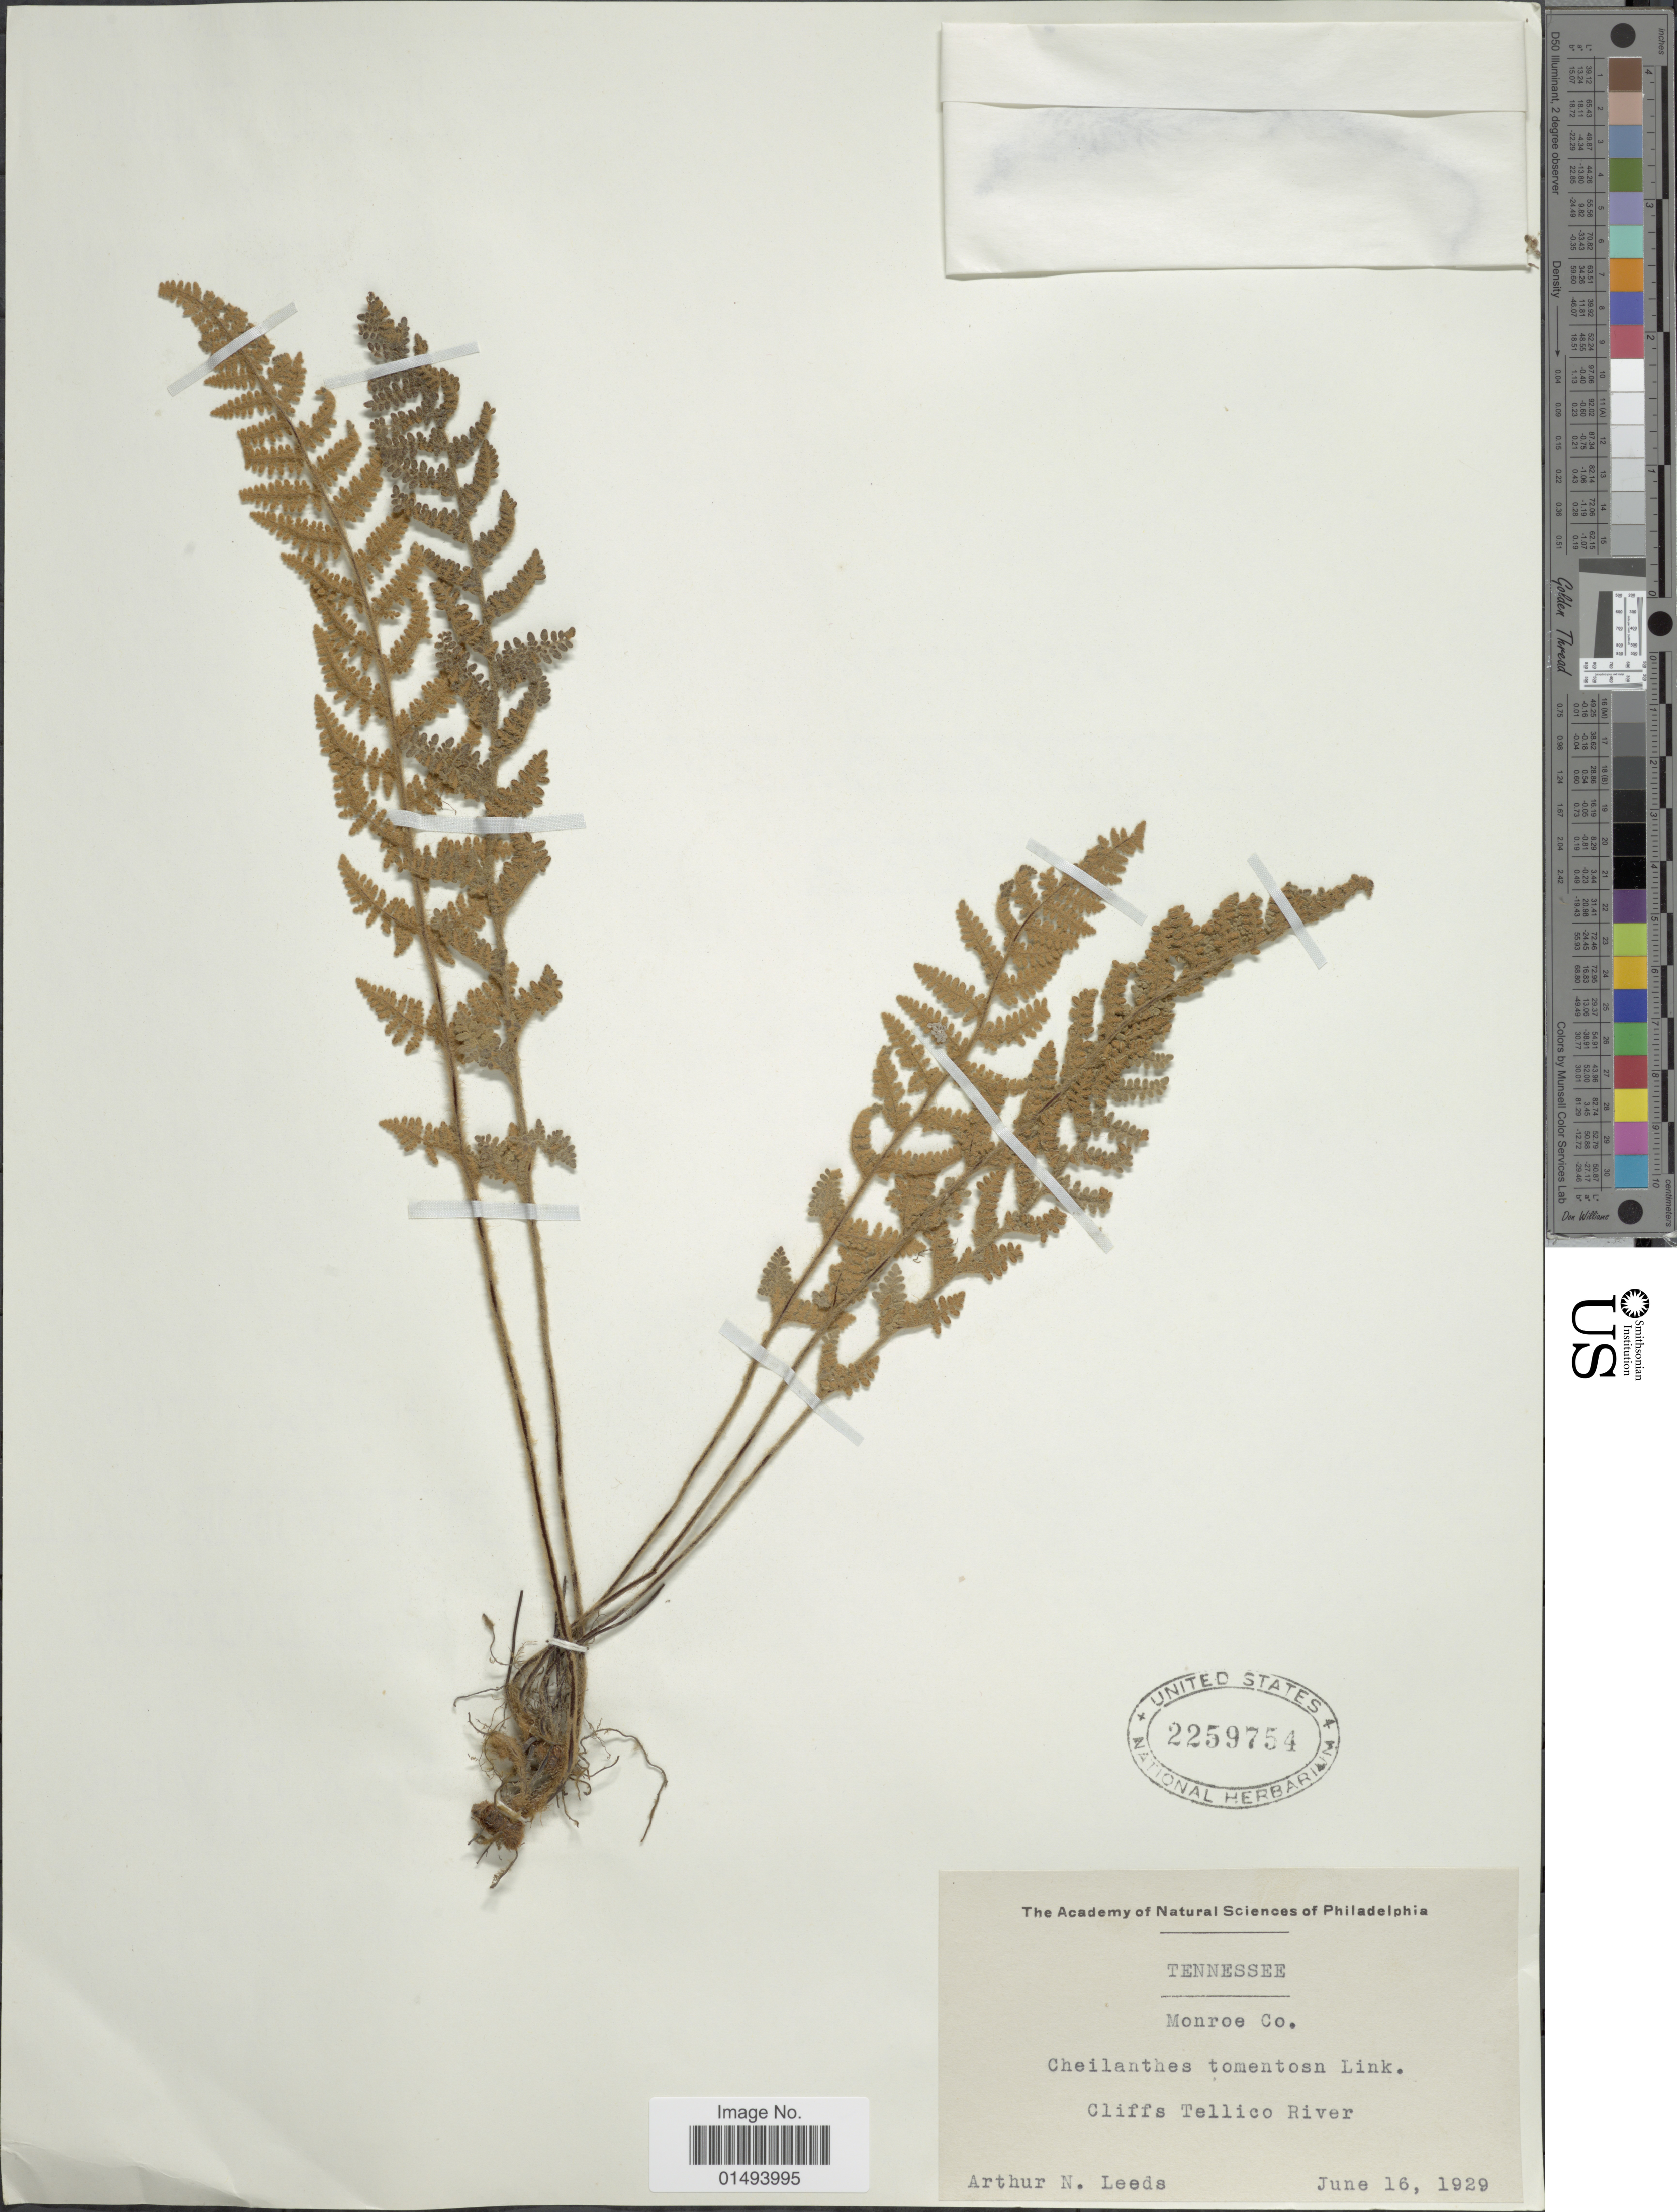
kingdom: Plantae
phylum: Tracheophyta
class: Polypodiopsida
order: Polypodiales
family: Pteridaceae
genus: Myriopteris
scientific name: Myriopteris tomentosa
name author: (Link) Fée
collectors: A. N. Leeds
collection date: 1929-06-16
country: United States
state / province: Tennessee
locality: Monroe Co. Cliffs Tellico River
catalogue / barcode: US 2259754